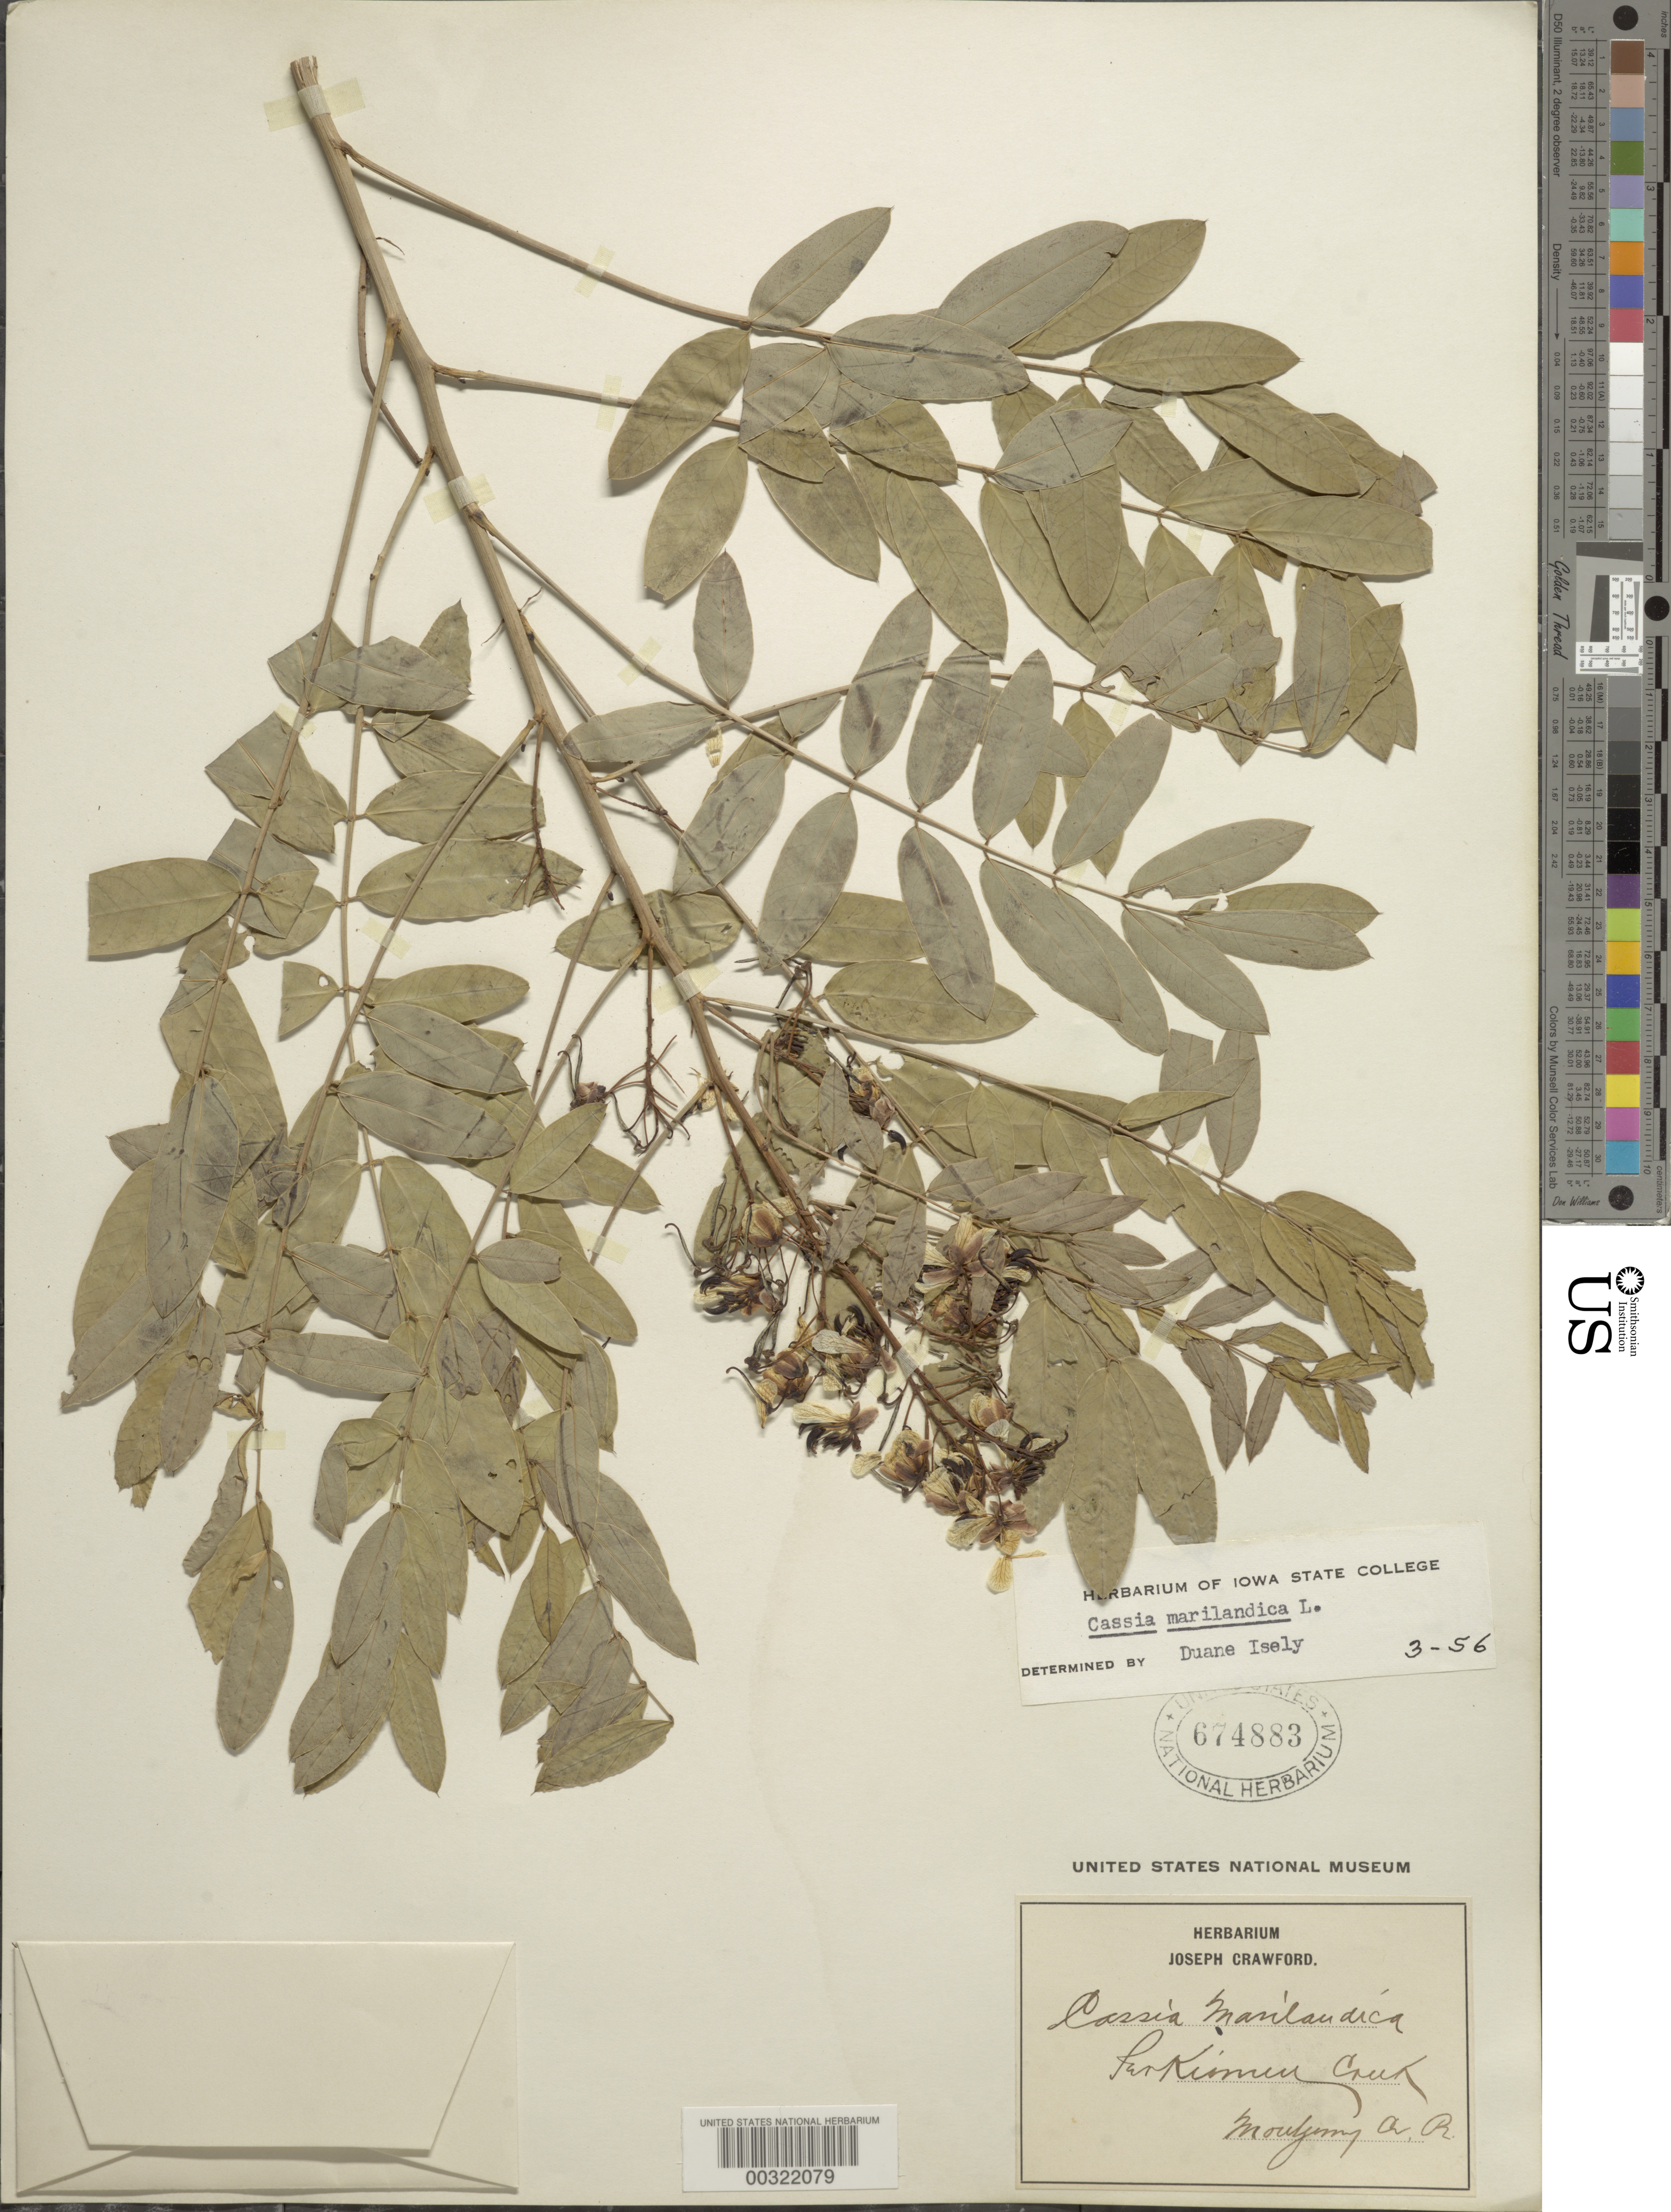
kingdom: Plantae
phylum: Tracheophyta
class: Magnoliopsida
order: Fabales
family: Fabaceae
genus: Senna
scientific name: Senna marilandica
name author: (L.) Link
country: United States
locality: Montgomy, perkismen creek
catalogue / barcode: US 674883